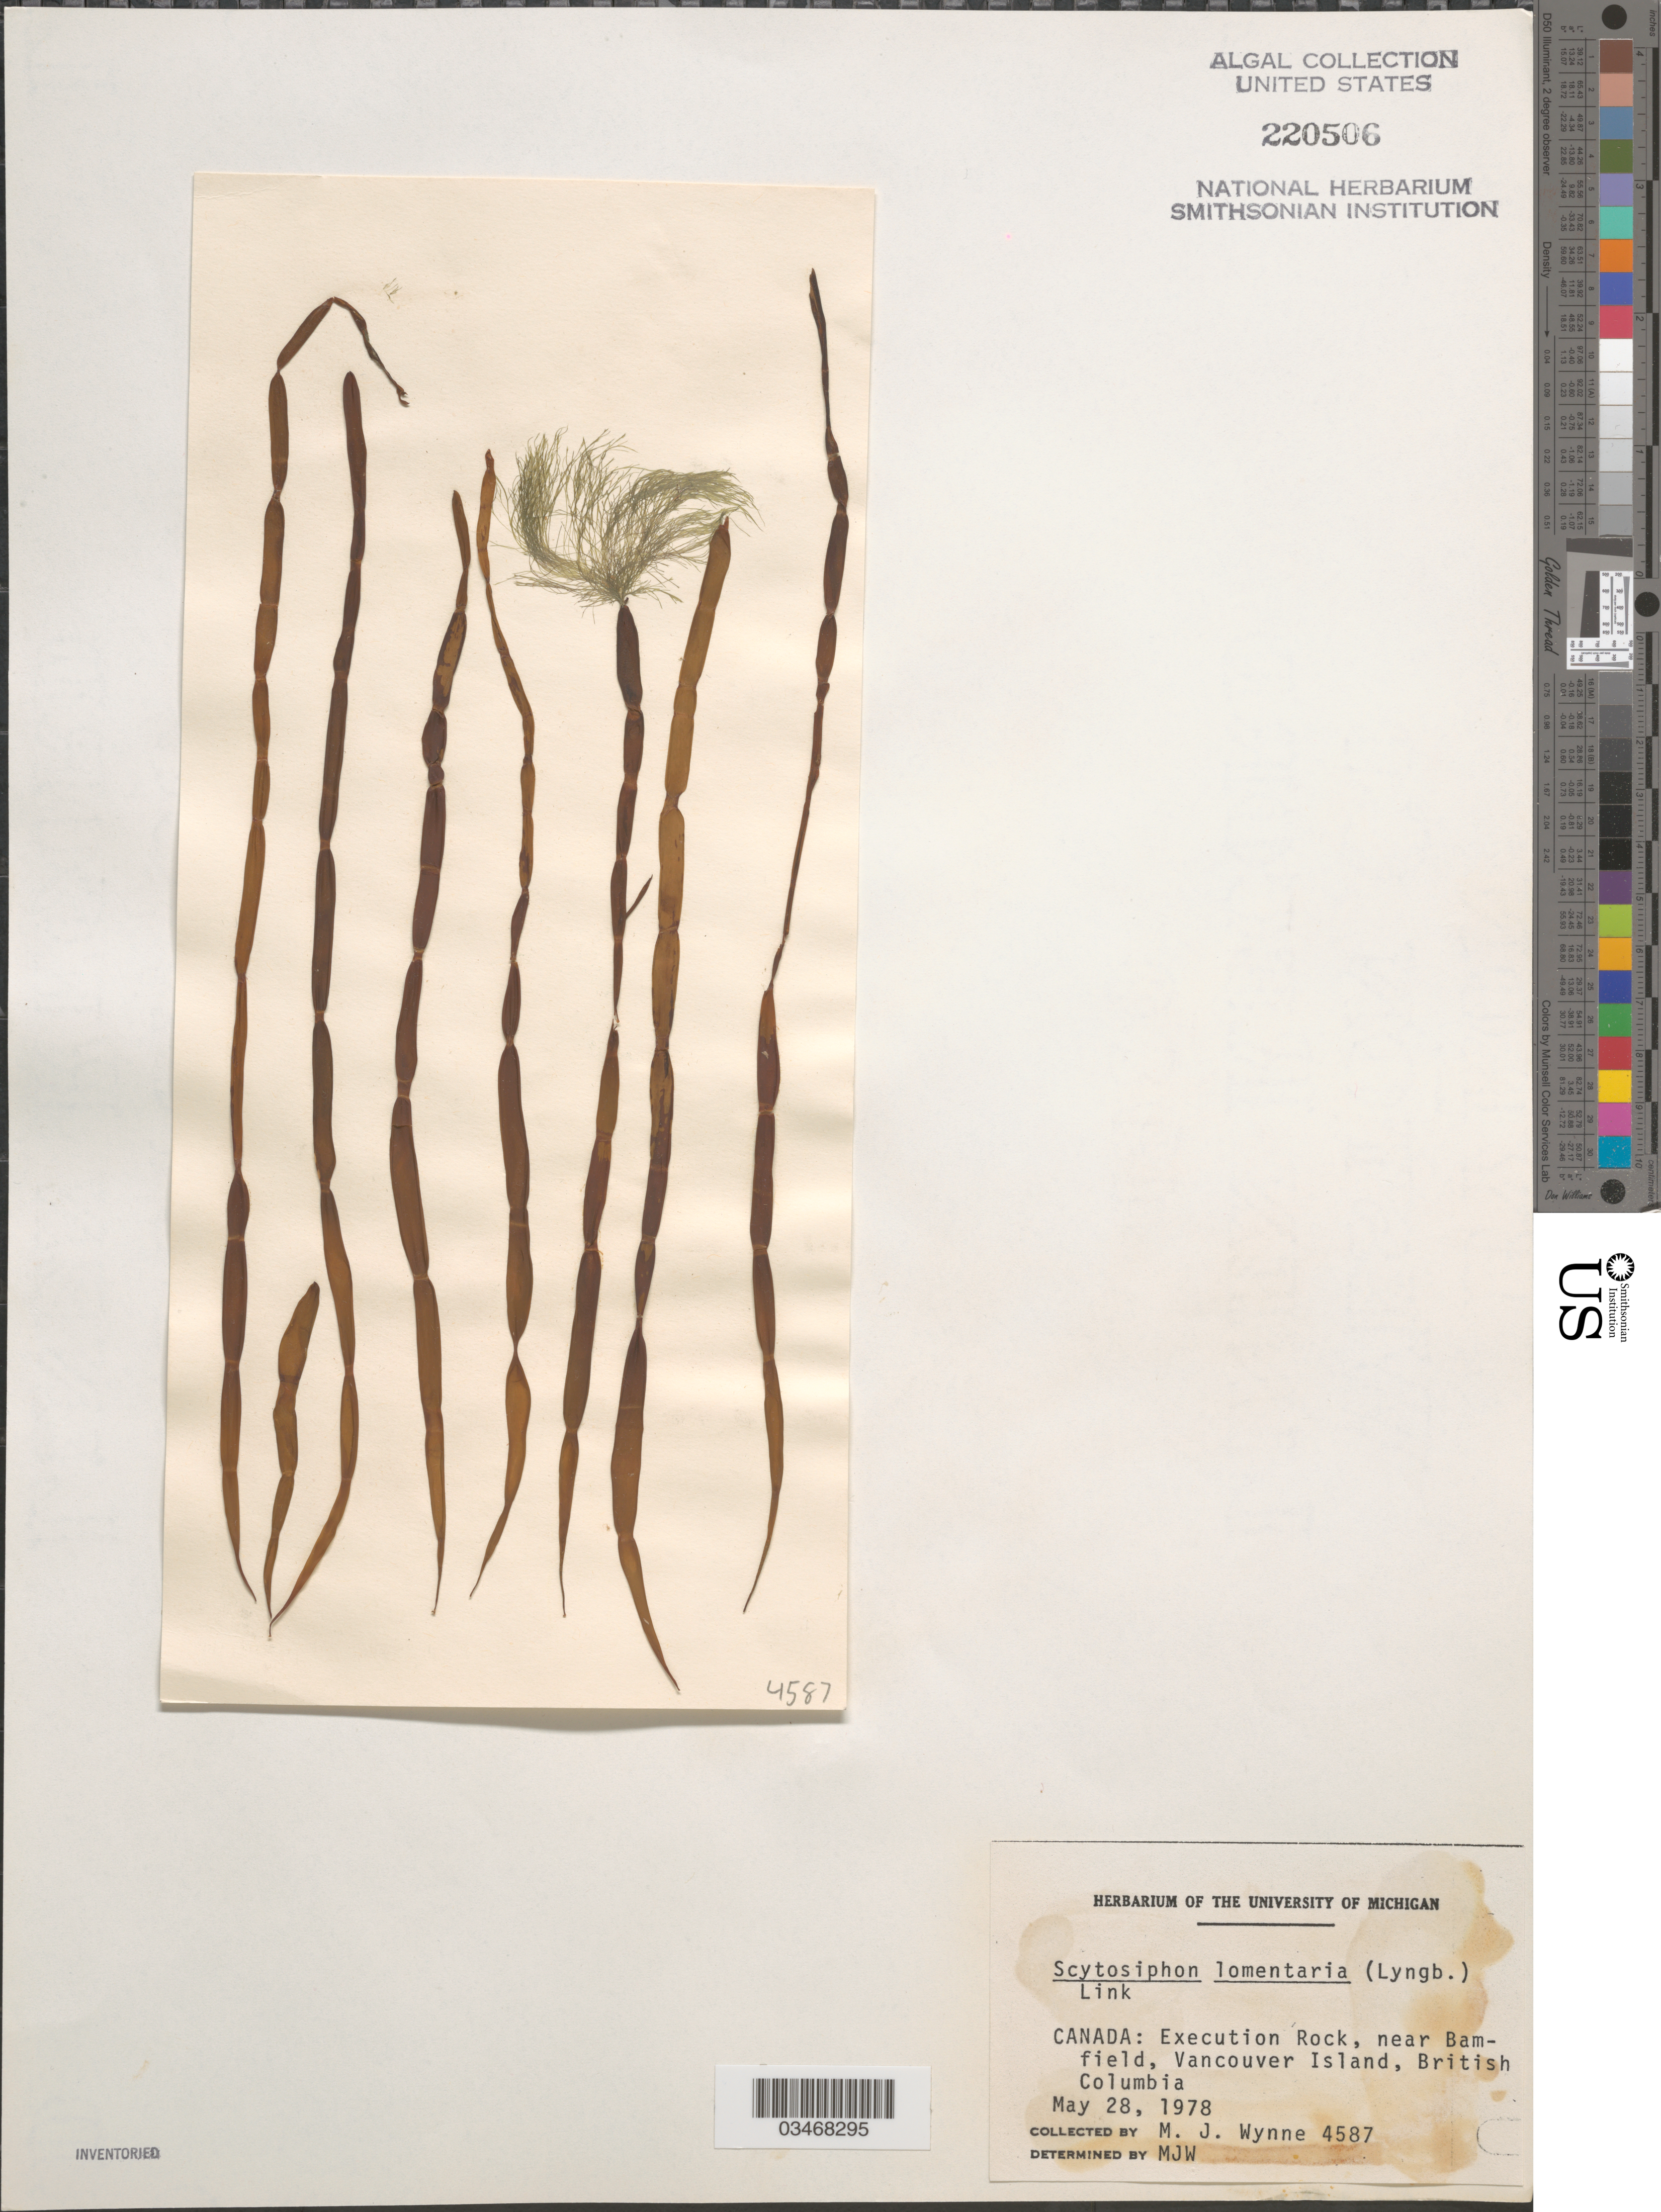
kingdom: Chromista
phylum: Ochrophyta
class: Phaeophyceae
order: Scytosiphonales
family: Scytosiphonaceae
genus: Scytosiphon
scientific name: Scytosiphon lomentaria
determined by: Wynne, M. J.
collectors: M.J. Wynne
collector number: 4587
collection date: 1978-05-28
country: Canada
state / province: British Columbia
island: Vancouver Island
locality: Execution Rock near Bamfield.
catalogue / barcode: US 220506